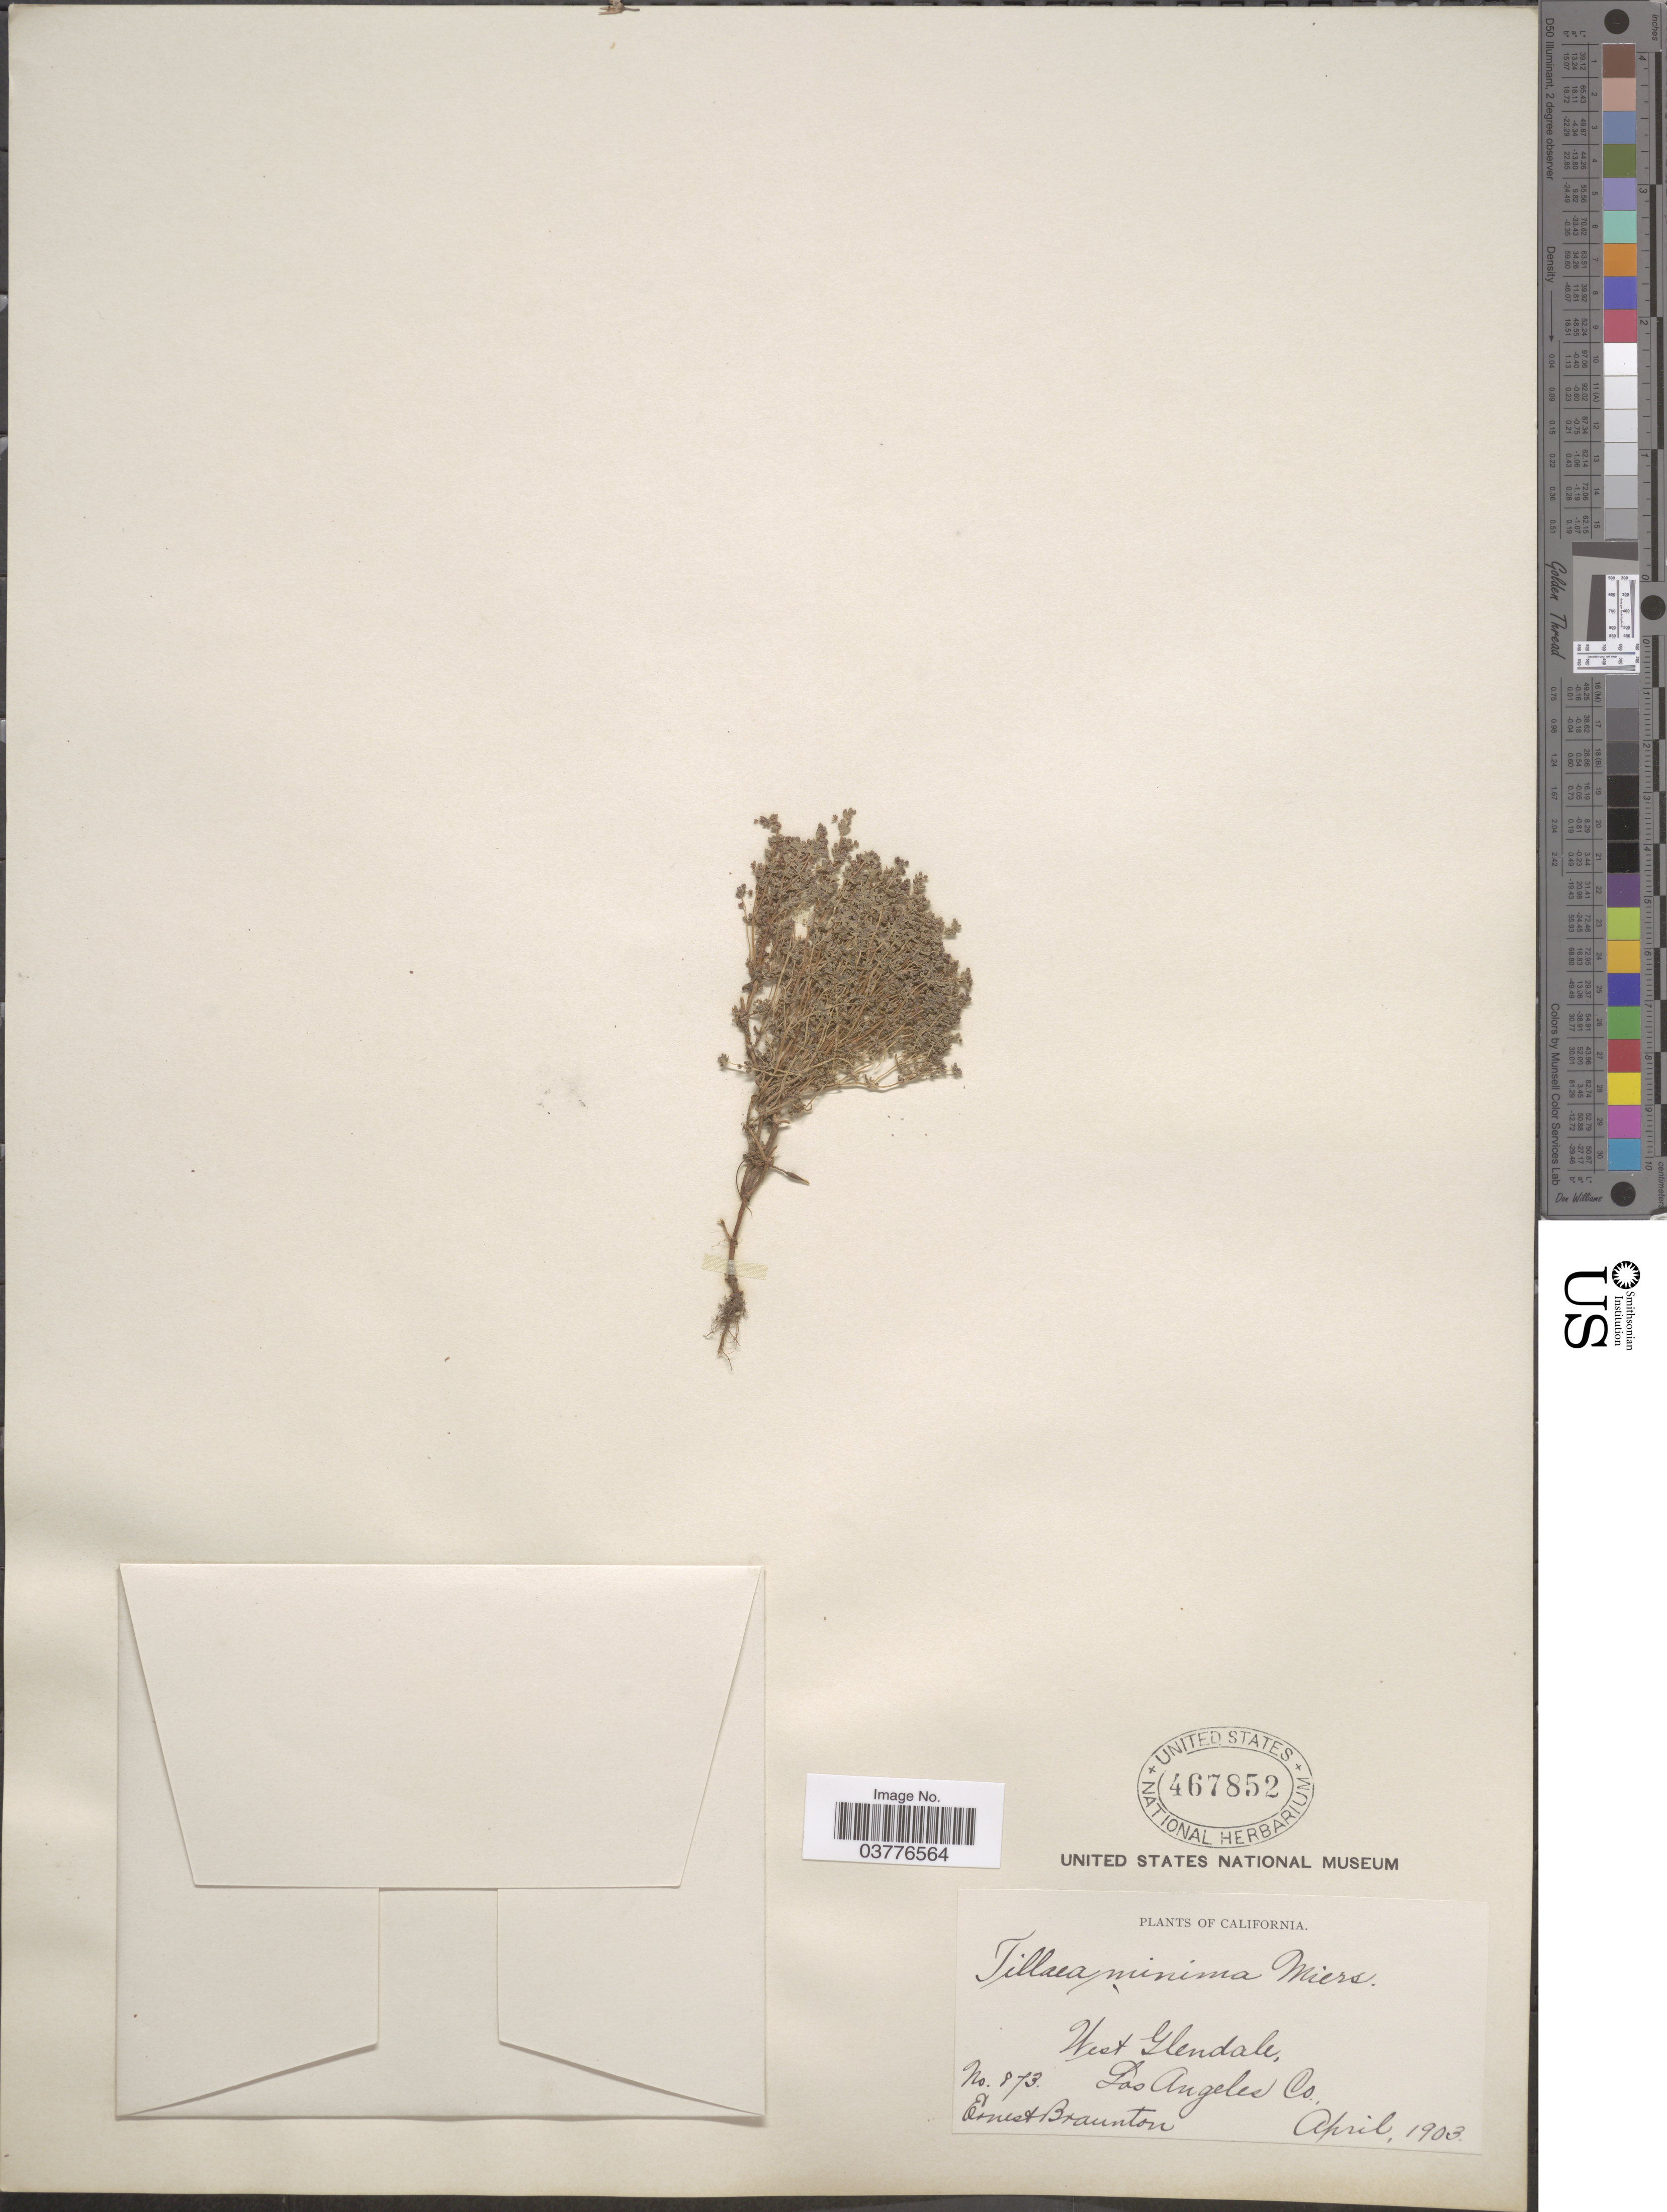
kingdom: Plantae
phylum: Tracheophyta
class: Magnoliopsida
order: Saxifragales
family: Crassulaceae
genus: Crassula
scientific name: Crassula connata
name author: (Ruiz & Pav.) A. Berger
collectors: E. Braunton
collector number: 873*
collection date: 1903-04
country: United States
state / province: California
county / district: Los Angeles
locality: West Glendale, Los Angeles Co.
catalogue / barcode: US 467852